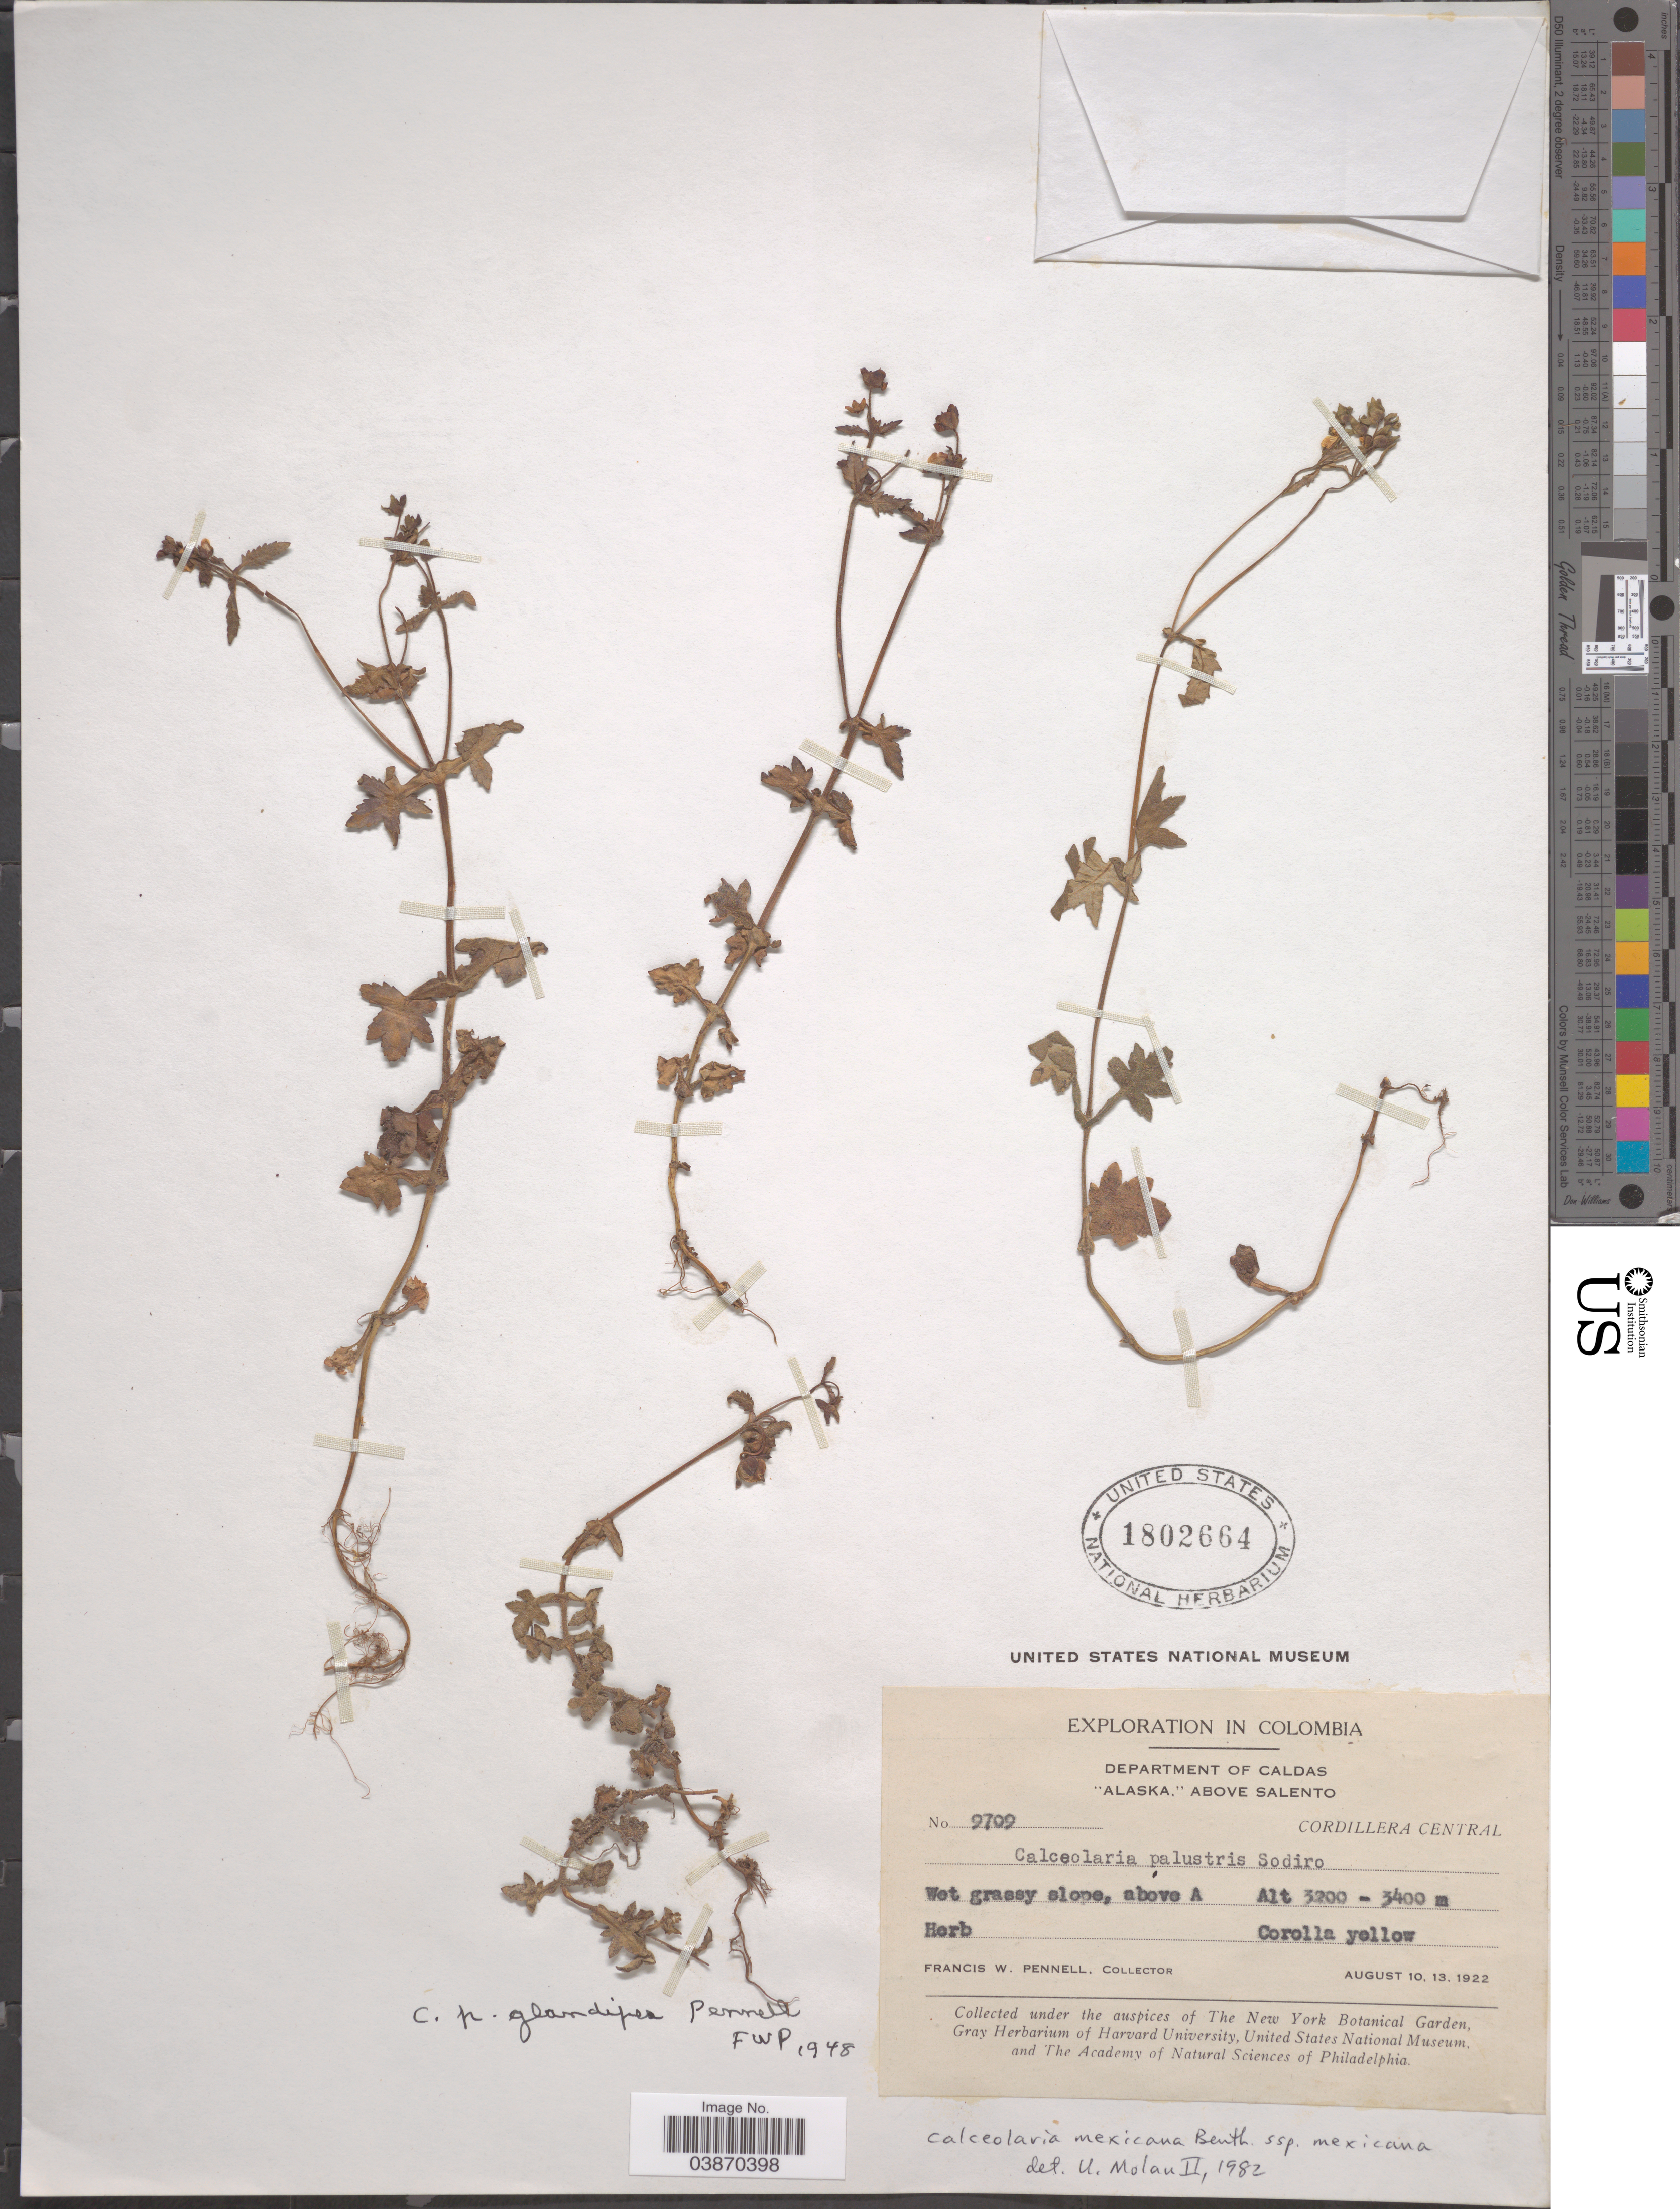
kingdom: Plantae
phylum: Tracheophyta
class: Magnoliopsida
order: Lamiales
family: Calceolariaceae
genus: Calceolaria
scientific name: Calceolaria mexicana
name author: Benth.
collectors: F. W. Pennell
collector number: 9709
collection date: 1922-08-10/1922-08-13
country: Colombia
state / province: Caldas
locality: Department of Caldas, 'Alaska,' above Salento. Cordillera Central. Wet grassy slope, above A.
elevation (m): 3200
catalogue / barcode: US 1802664